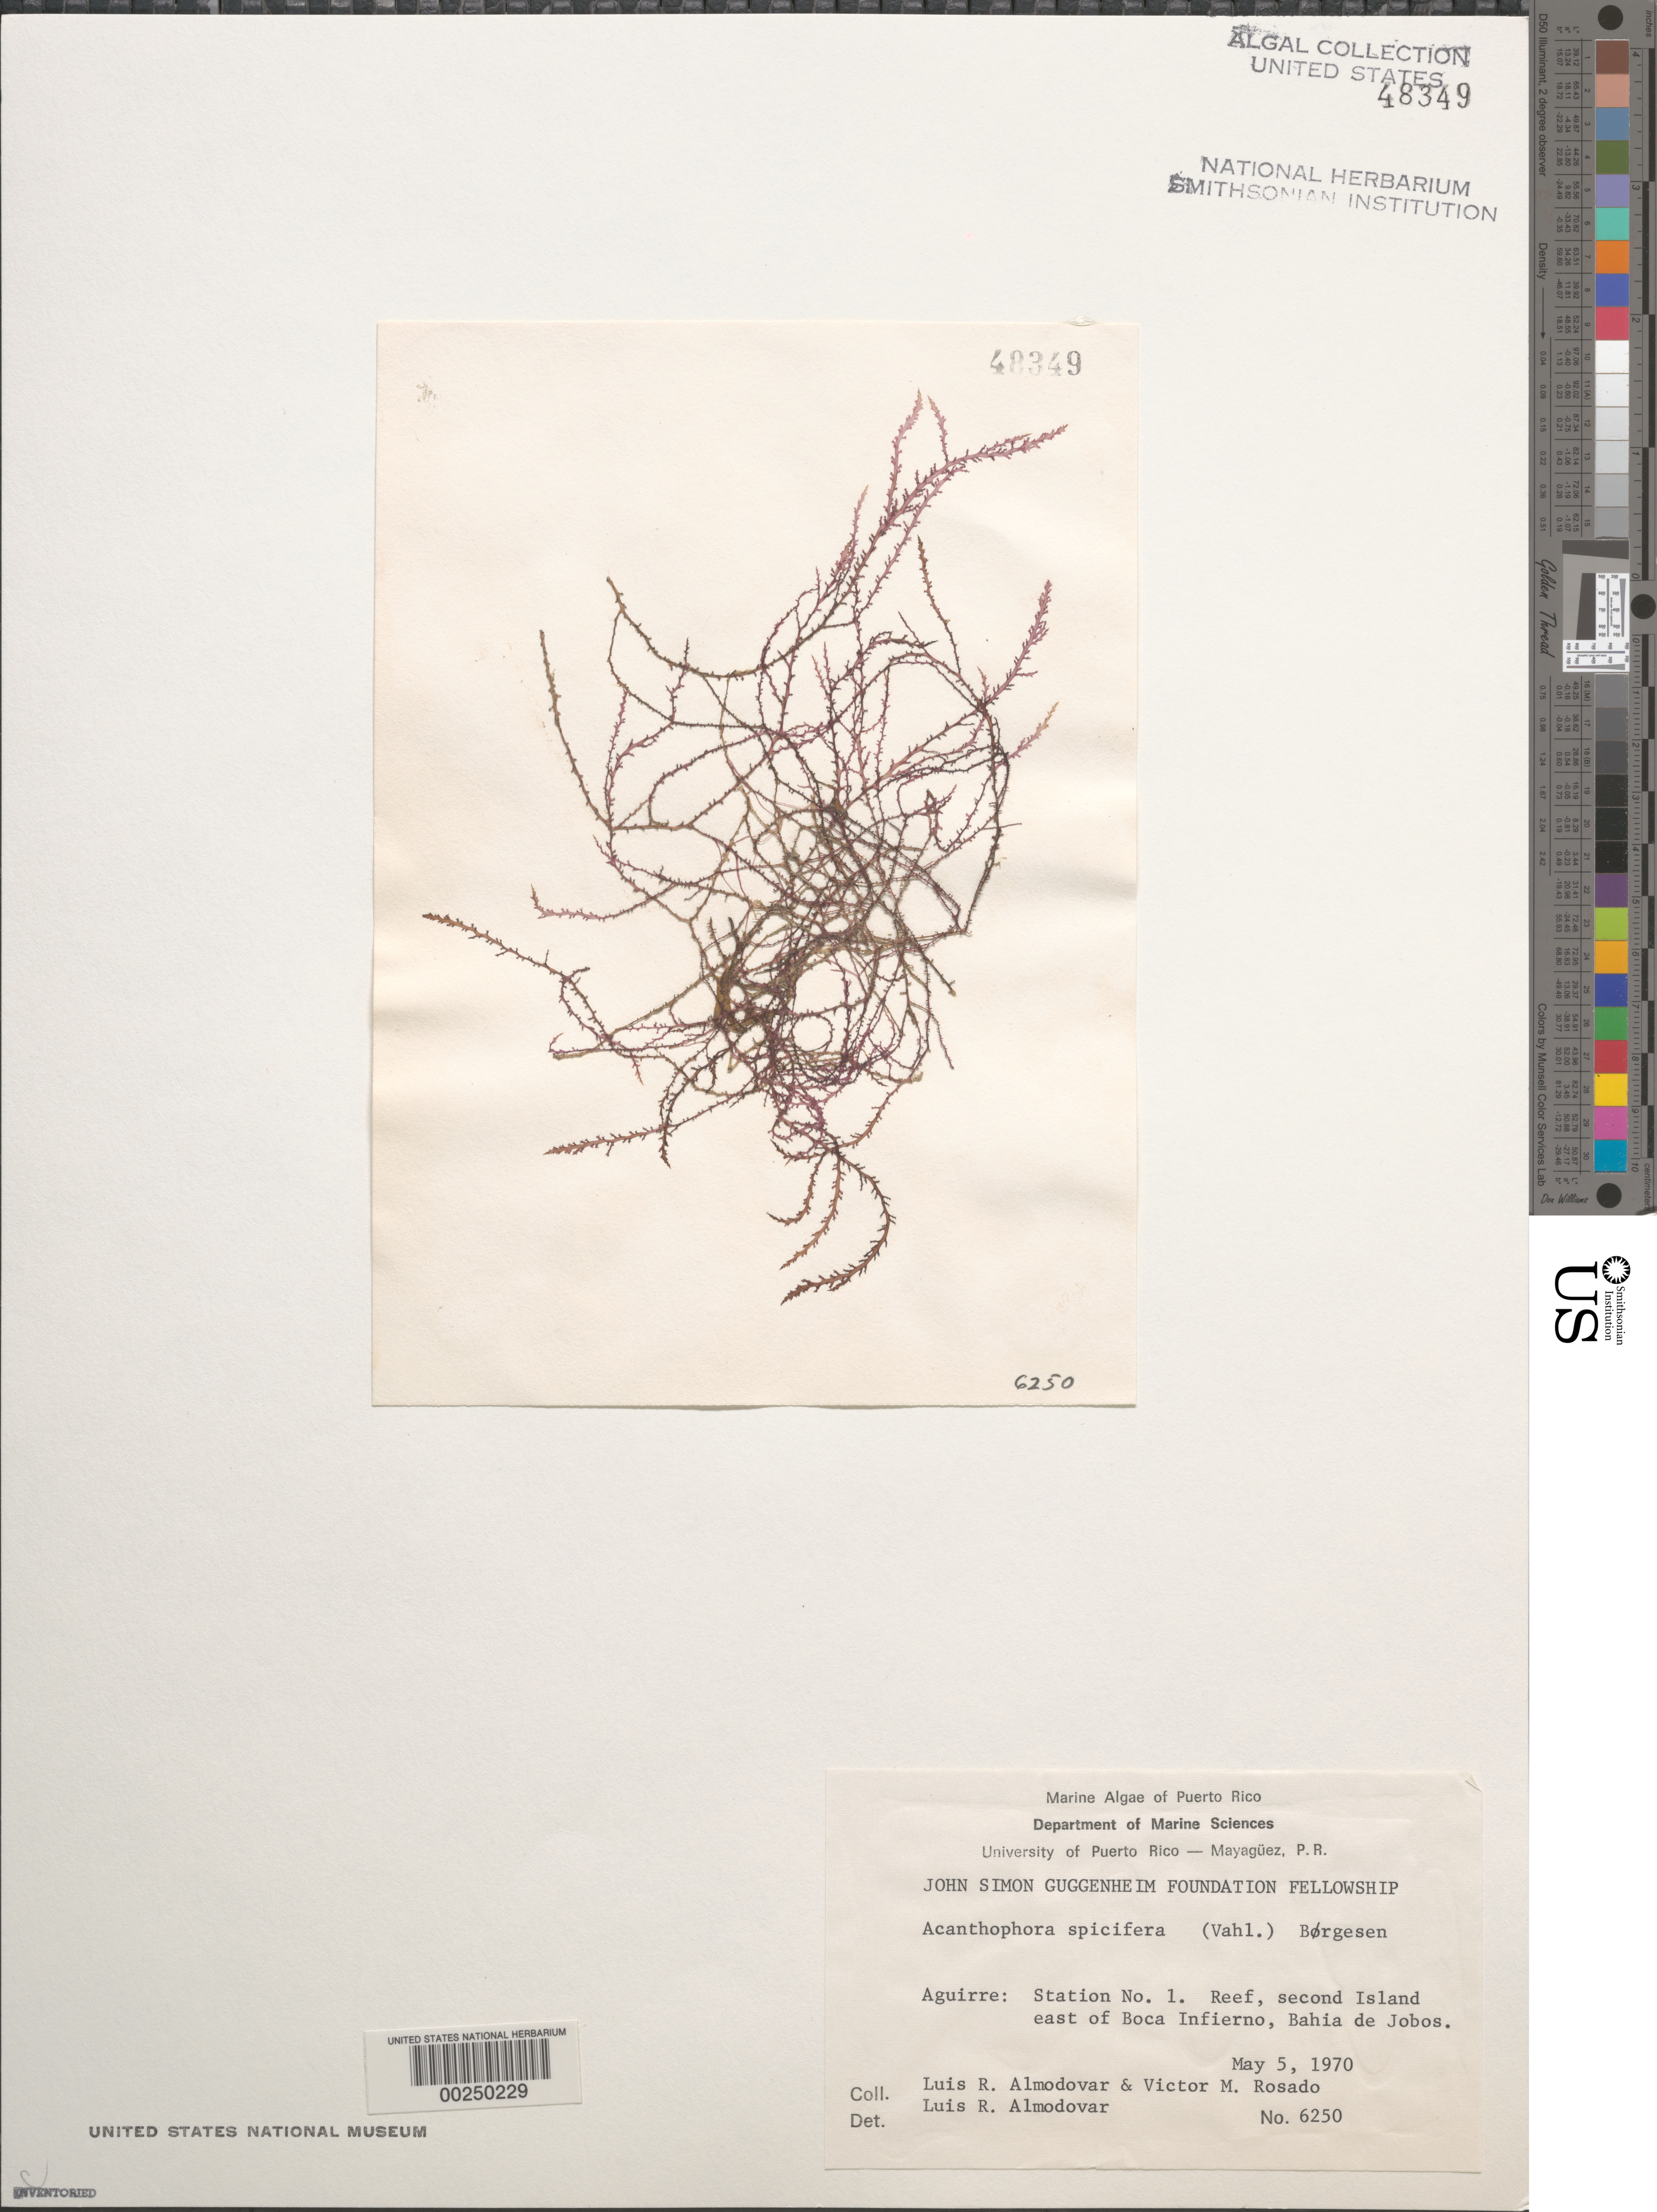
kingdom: Plantae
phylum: Rhodophyta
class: Florideophyceae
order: Ceramiales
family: Rhodomelaceae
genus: Acanthophora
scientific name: Acanthophora spicifera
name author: (Vahl) Børgesen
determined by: Almodovar, L. R.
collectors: L. Almodovar & V. Rosado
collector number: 6250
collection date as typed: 05 May 1970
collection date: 1970-05-05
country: Puerto Rico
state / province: Guayama / Salinas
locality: Aguirre, Bahia de jobos, second island east of boca infierno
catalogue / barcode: US 48349